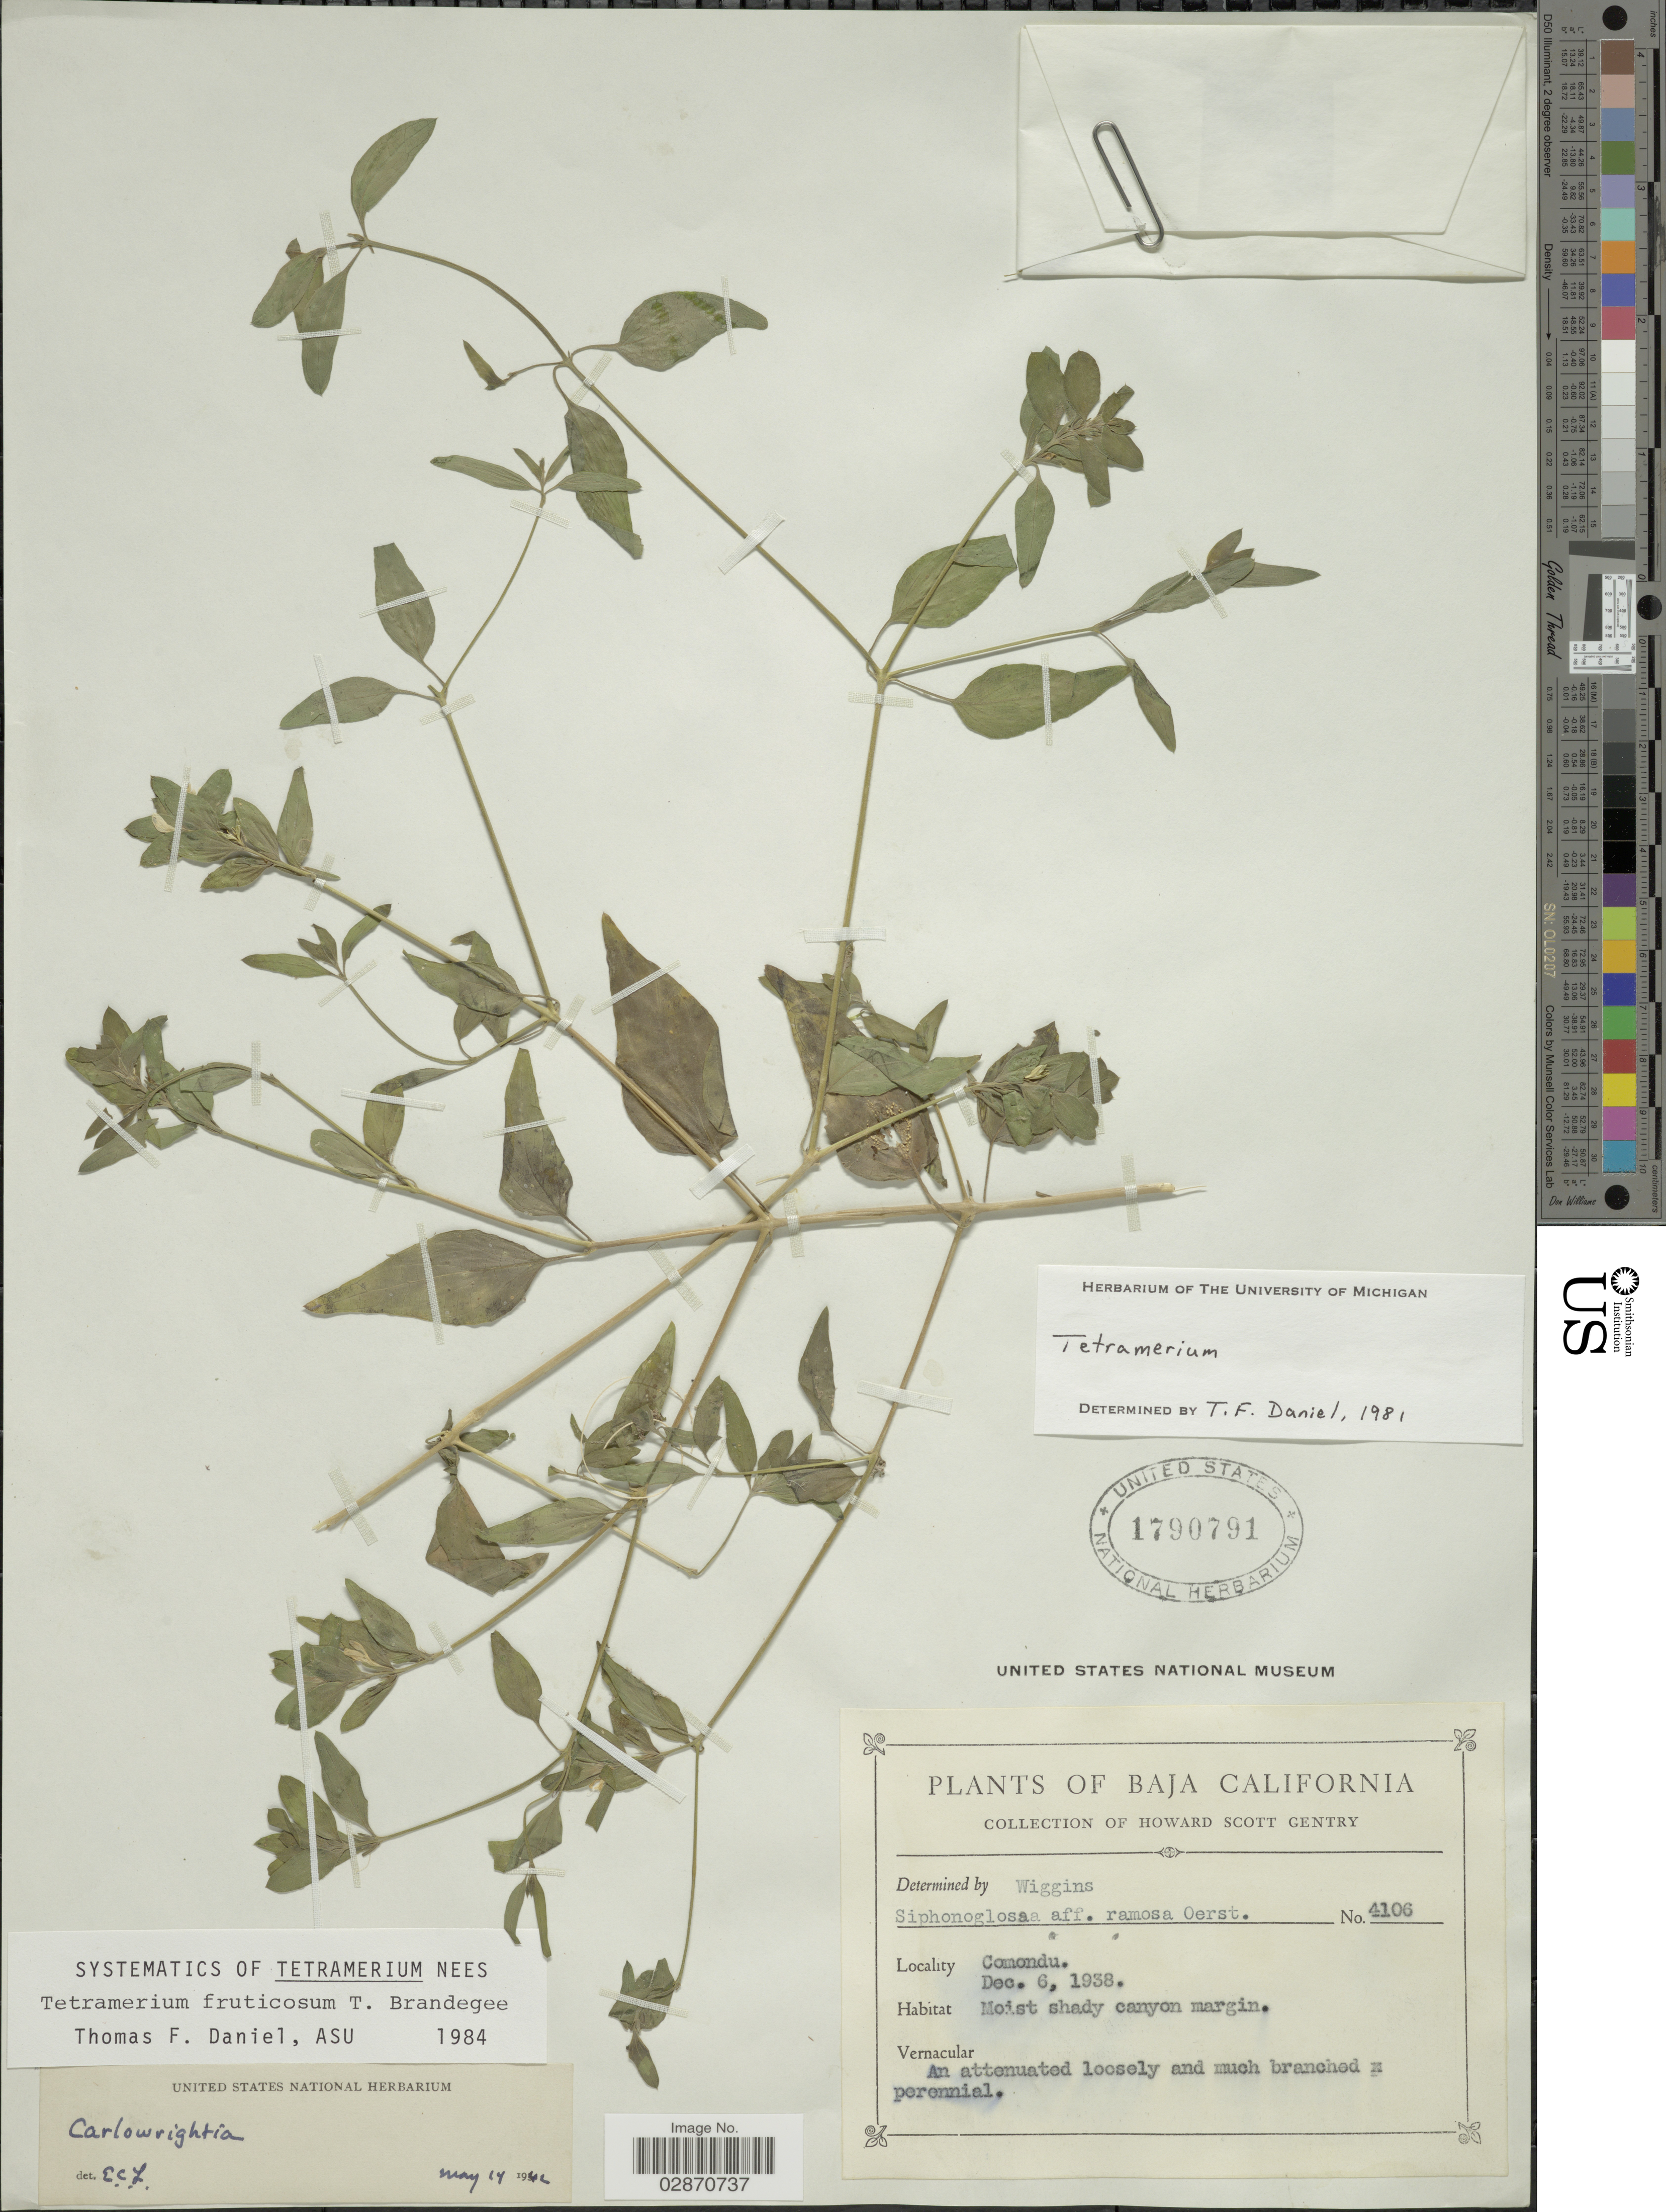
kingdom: Plantae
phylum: Tracheophyta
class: Magnoliopsida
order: Lamiales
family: Acanthaceae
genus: Tetramerium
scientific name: Tetramerium fruticosum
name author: Brandegee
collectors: H. S. Gentry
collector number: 4106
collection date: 1938-12-06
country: Mexico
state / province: Baja California Sur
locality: Comondu.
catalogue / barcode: US 1790791